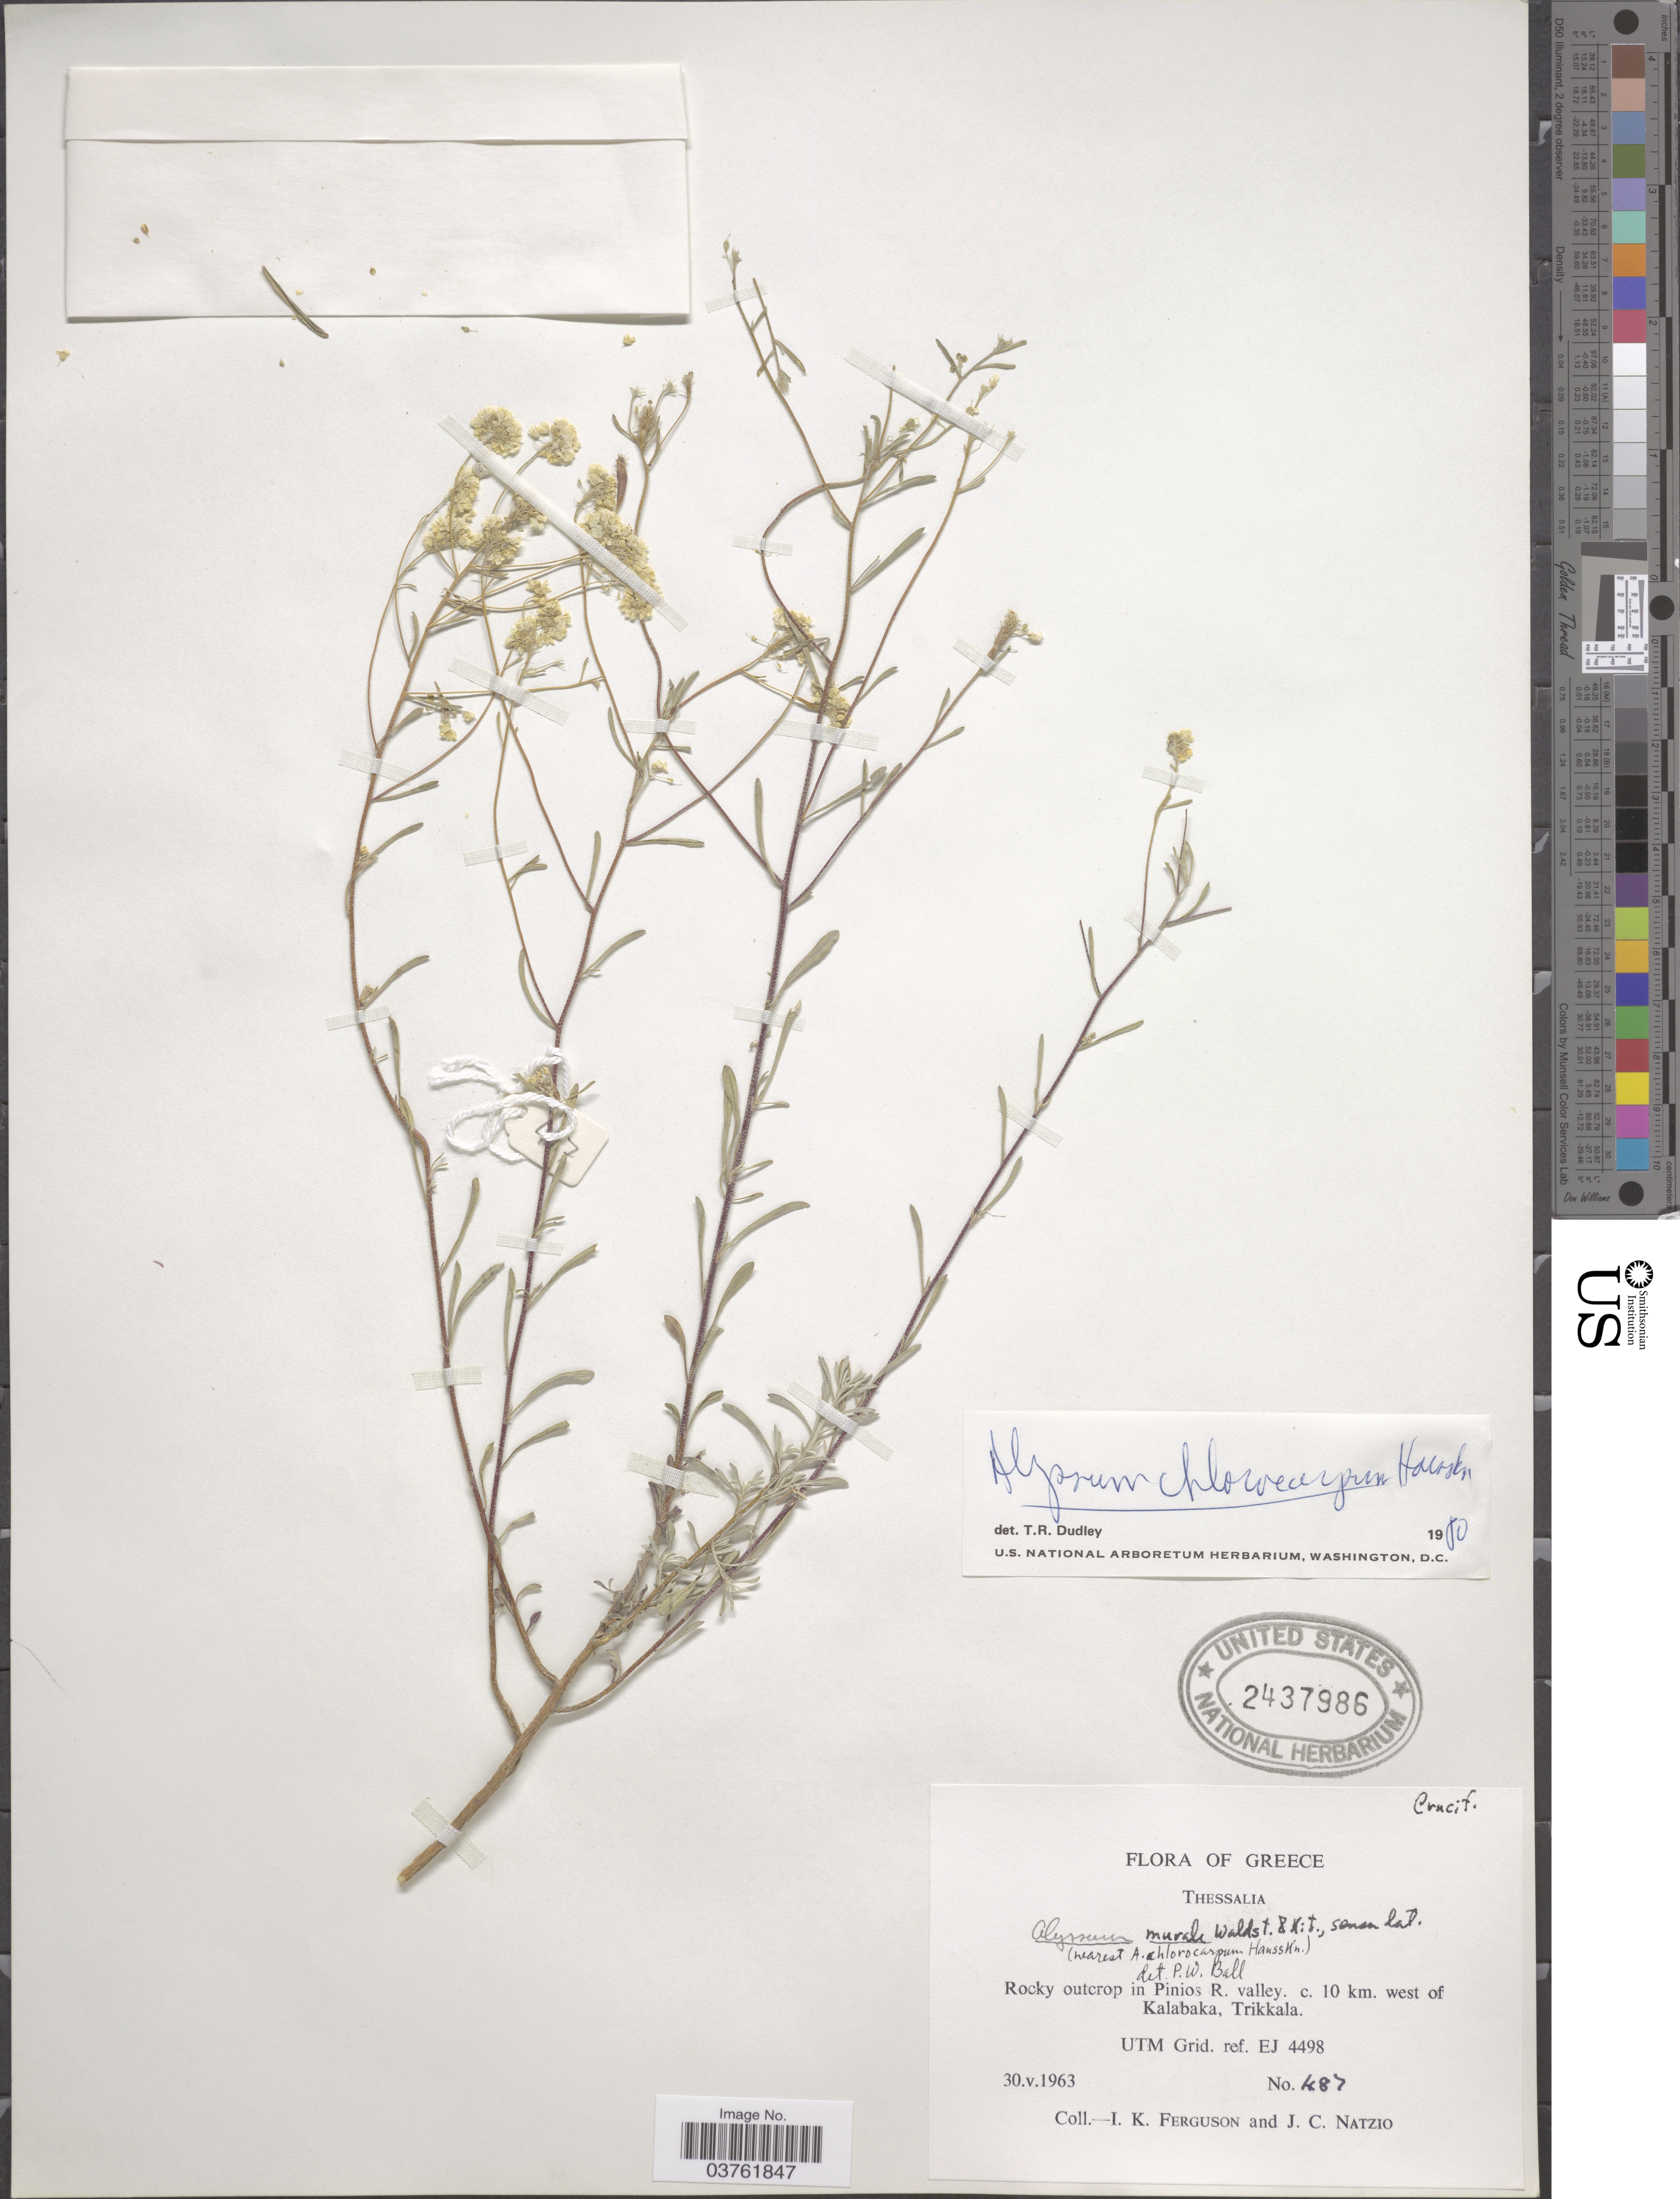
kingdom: Plantae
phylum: Tracheophyta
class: Magnoliopsida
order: Brassicales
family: Brassicaceae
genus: Alyssum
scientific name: Alyssum chlorocarpum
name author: Hausskn.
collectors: I. K. Ferguson & J. Natzio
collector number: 487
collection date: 1963-05-30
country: Greece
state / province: Thessaly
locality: Thessalia. Rocky outcrop in Pinios R. valley. c. 10 km. west of Kalabaka, Trikkala. UTM Grid. ref. EJ 4498.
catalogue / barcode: US 2437986